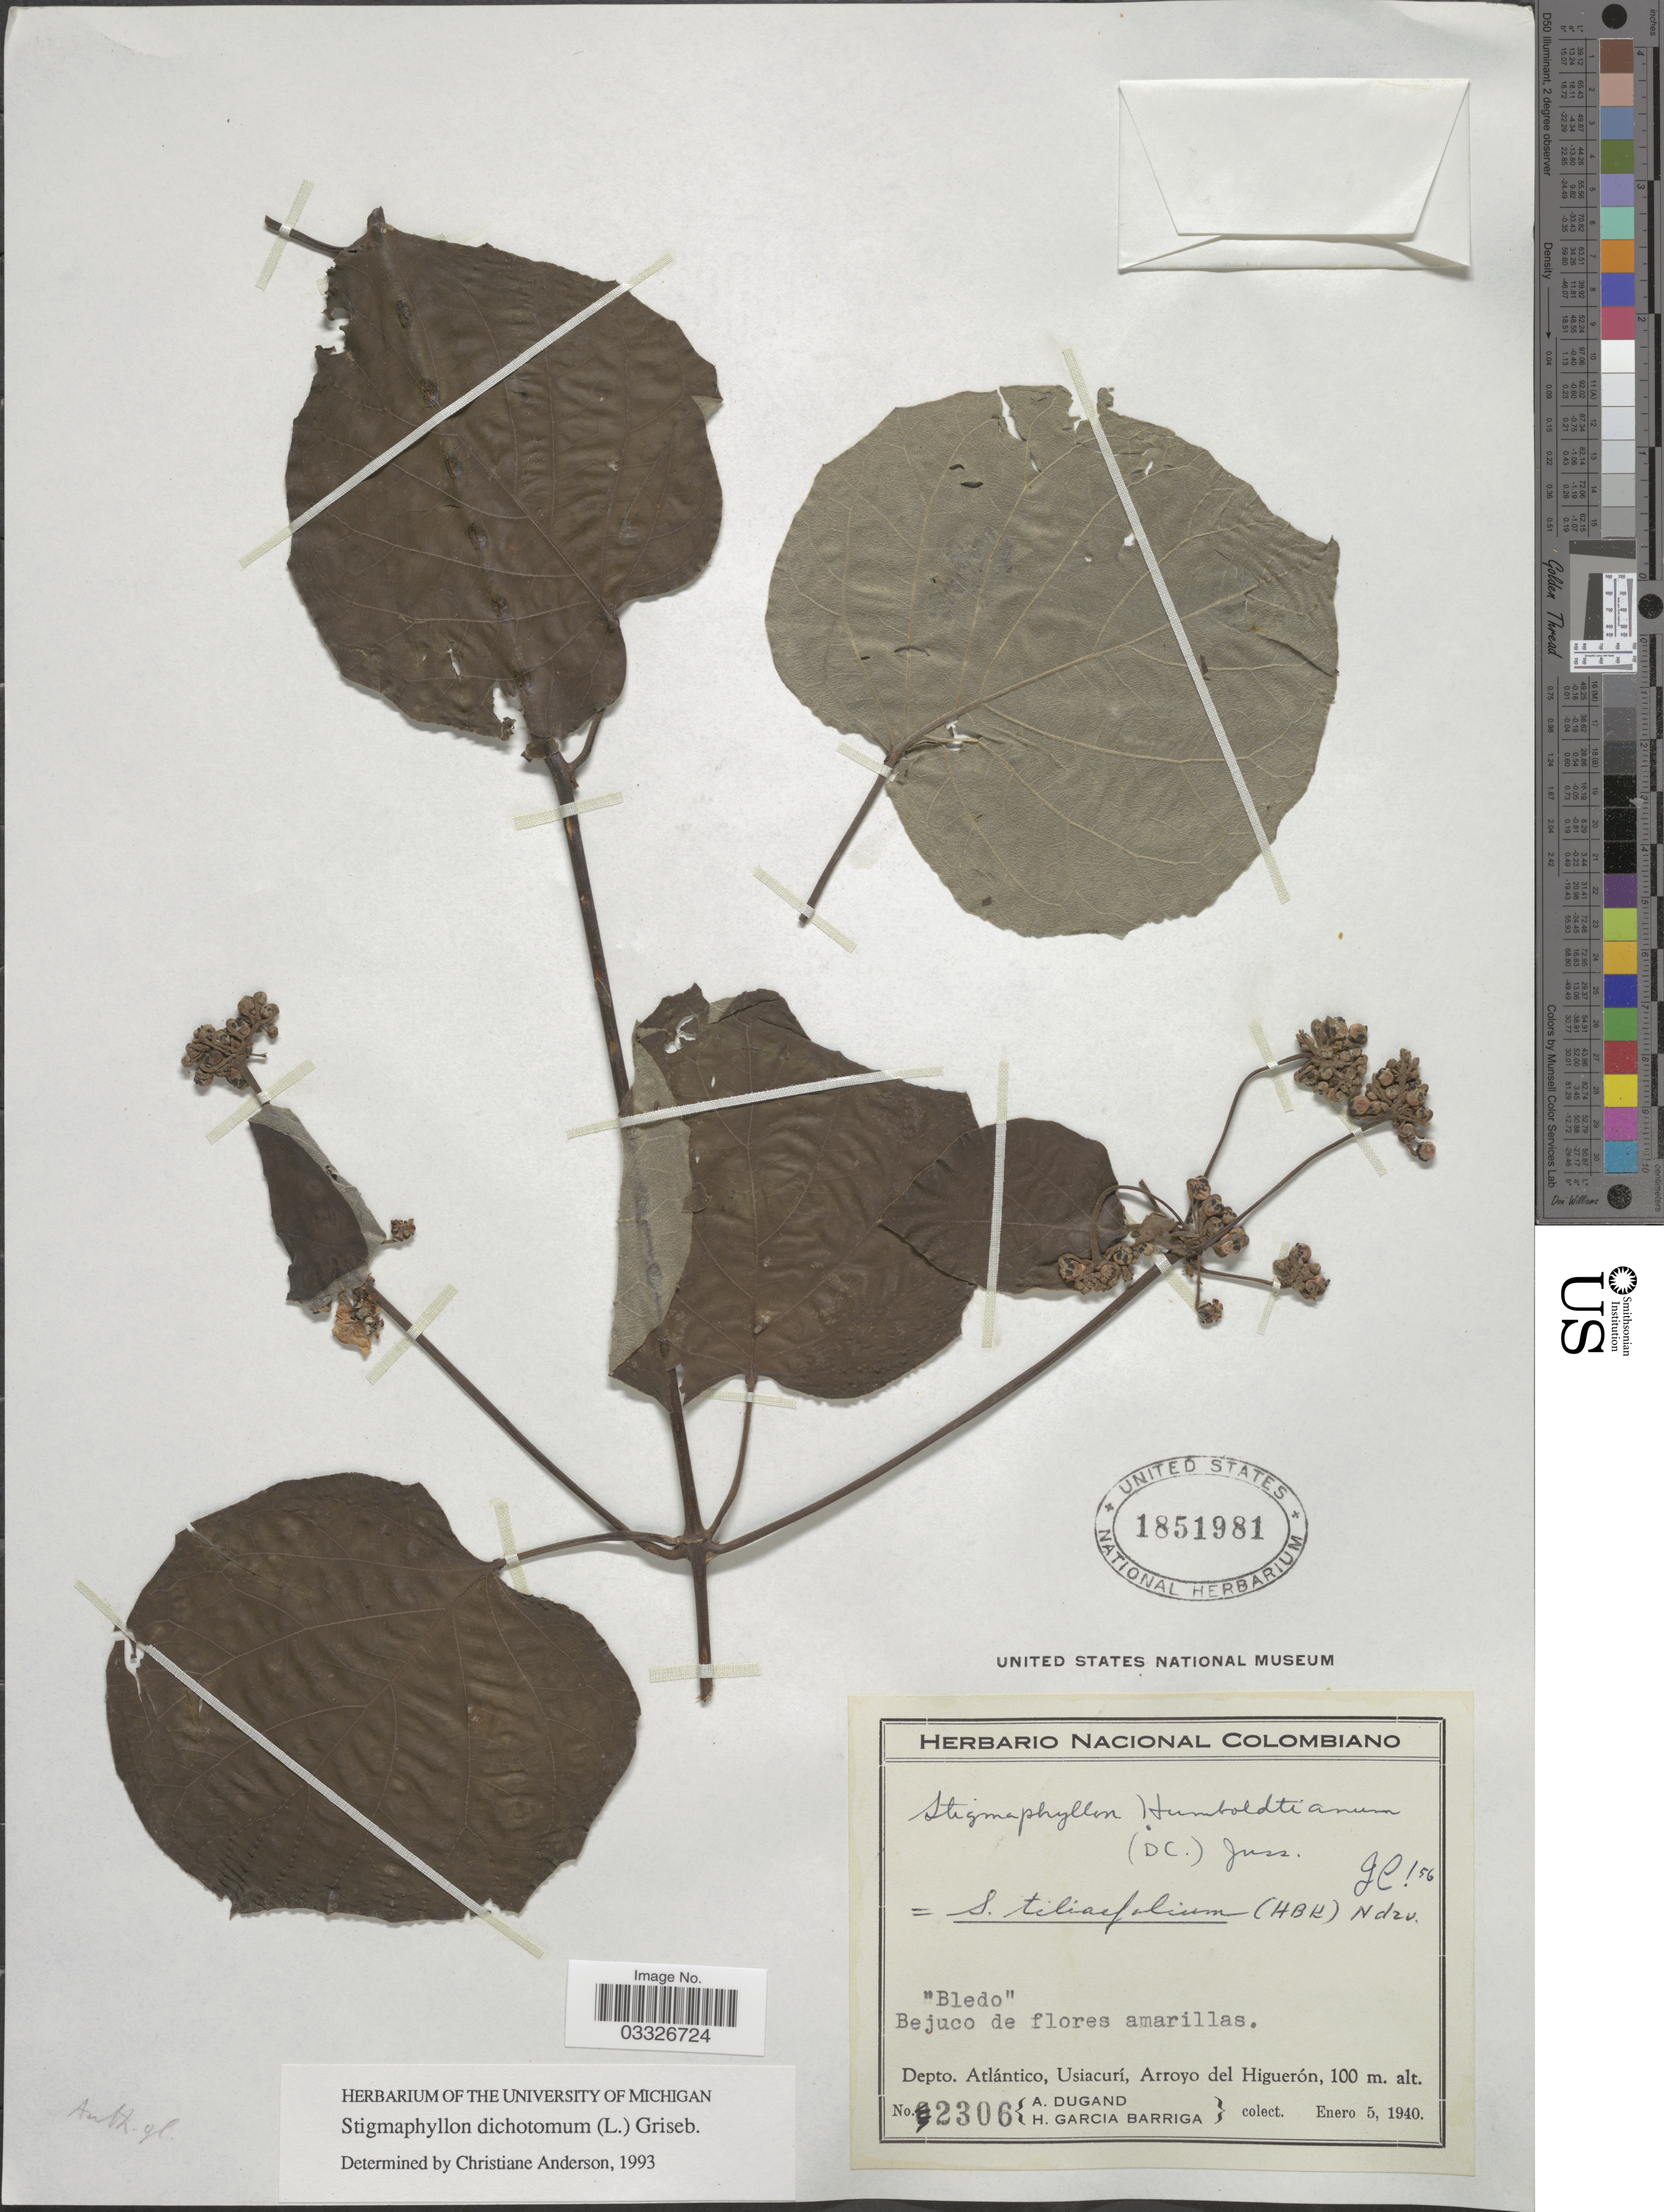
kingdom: Plantae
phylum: Tracheophyta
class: Magnoliopsida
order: Malpighiales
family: Malpighiaceae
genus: Stigmaphyllon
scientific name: Stigmaphyllon dichotomum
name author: Griseb.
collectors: A. Dugand & H. García Barriga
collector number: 2306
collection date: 1940-01-05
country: Colombia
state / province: Atlántico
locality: Dept. Atlántico, Usiacurí, Arroyo del Hiquerón.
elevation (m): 100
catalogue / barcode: US 1851981